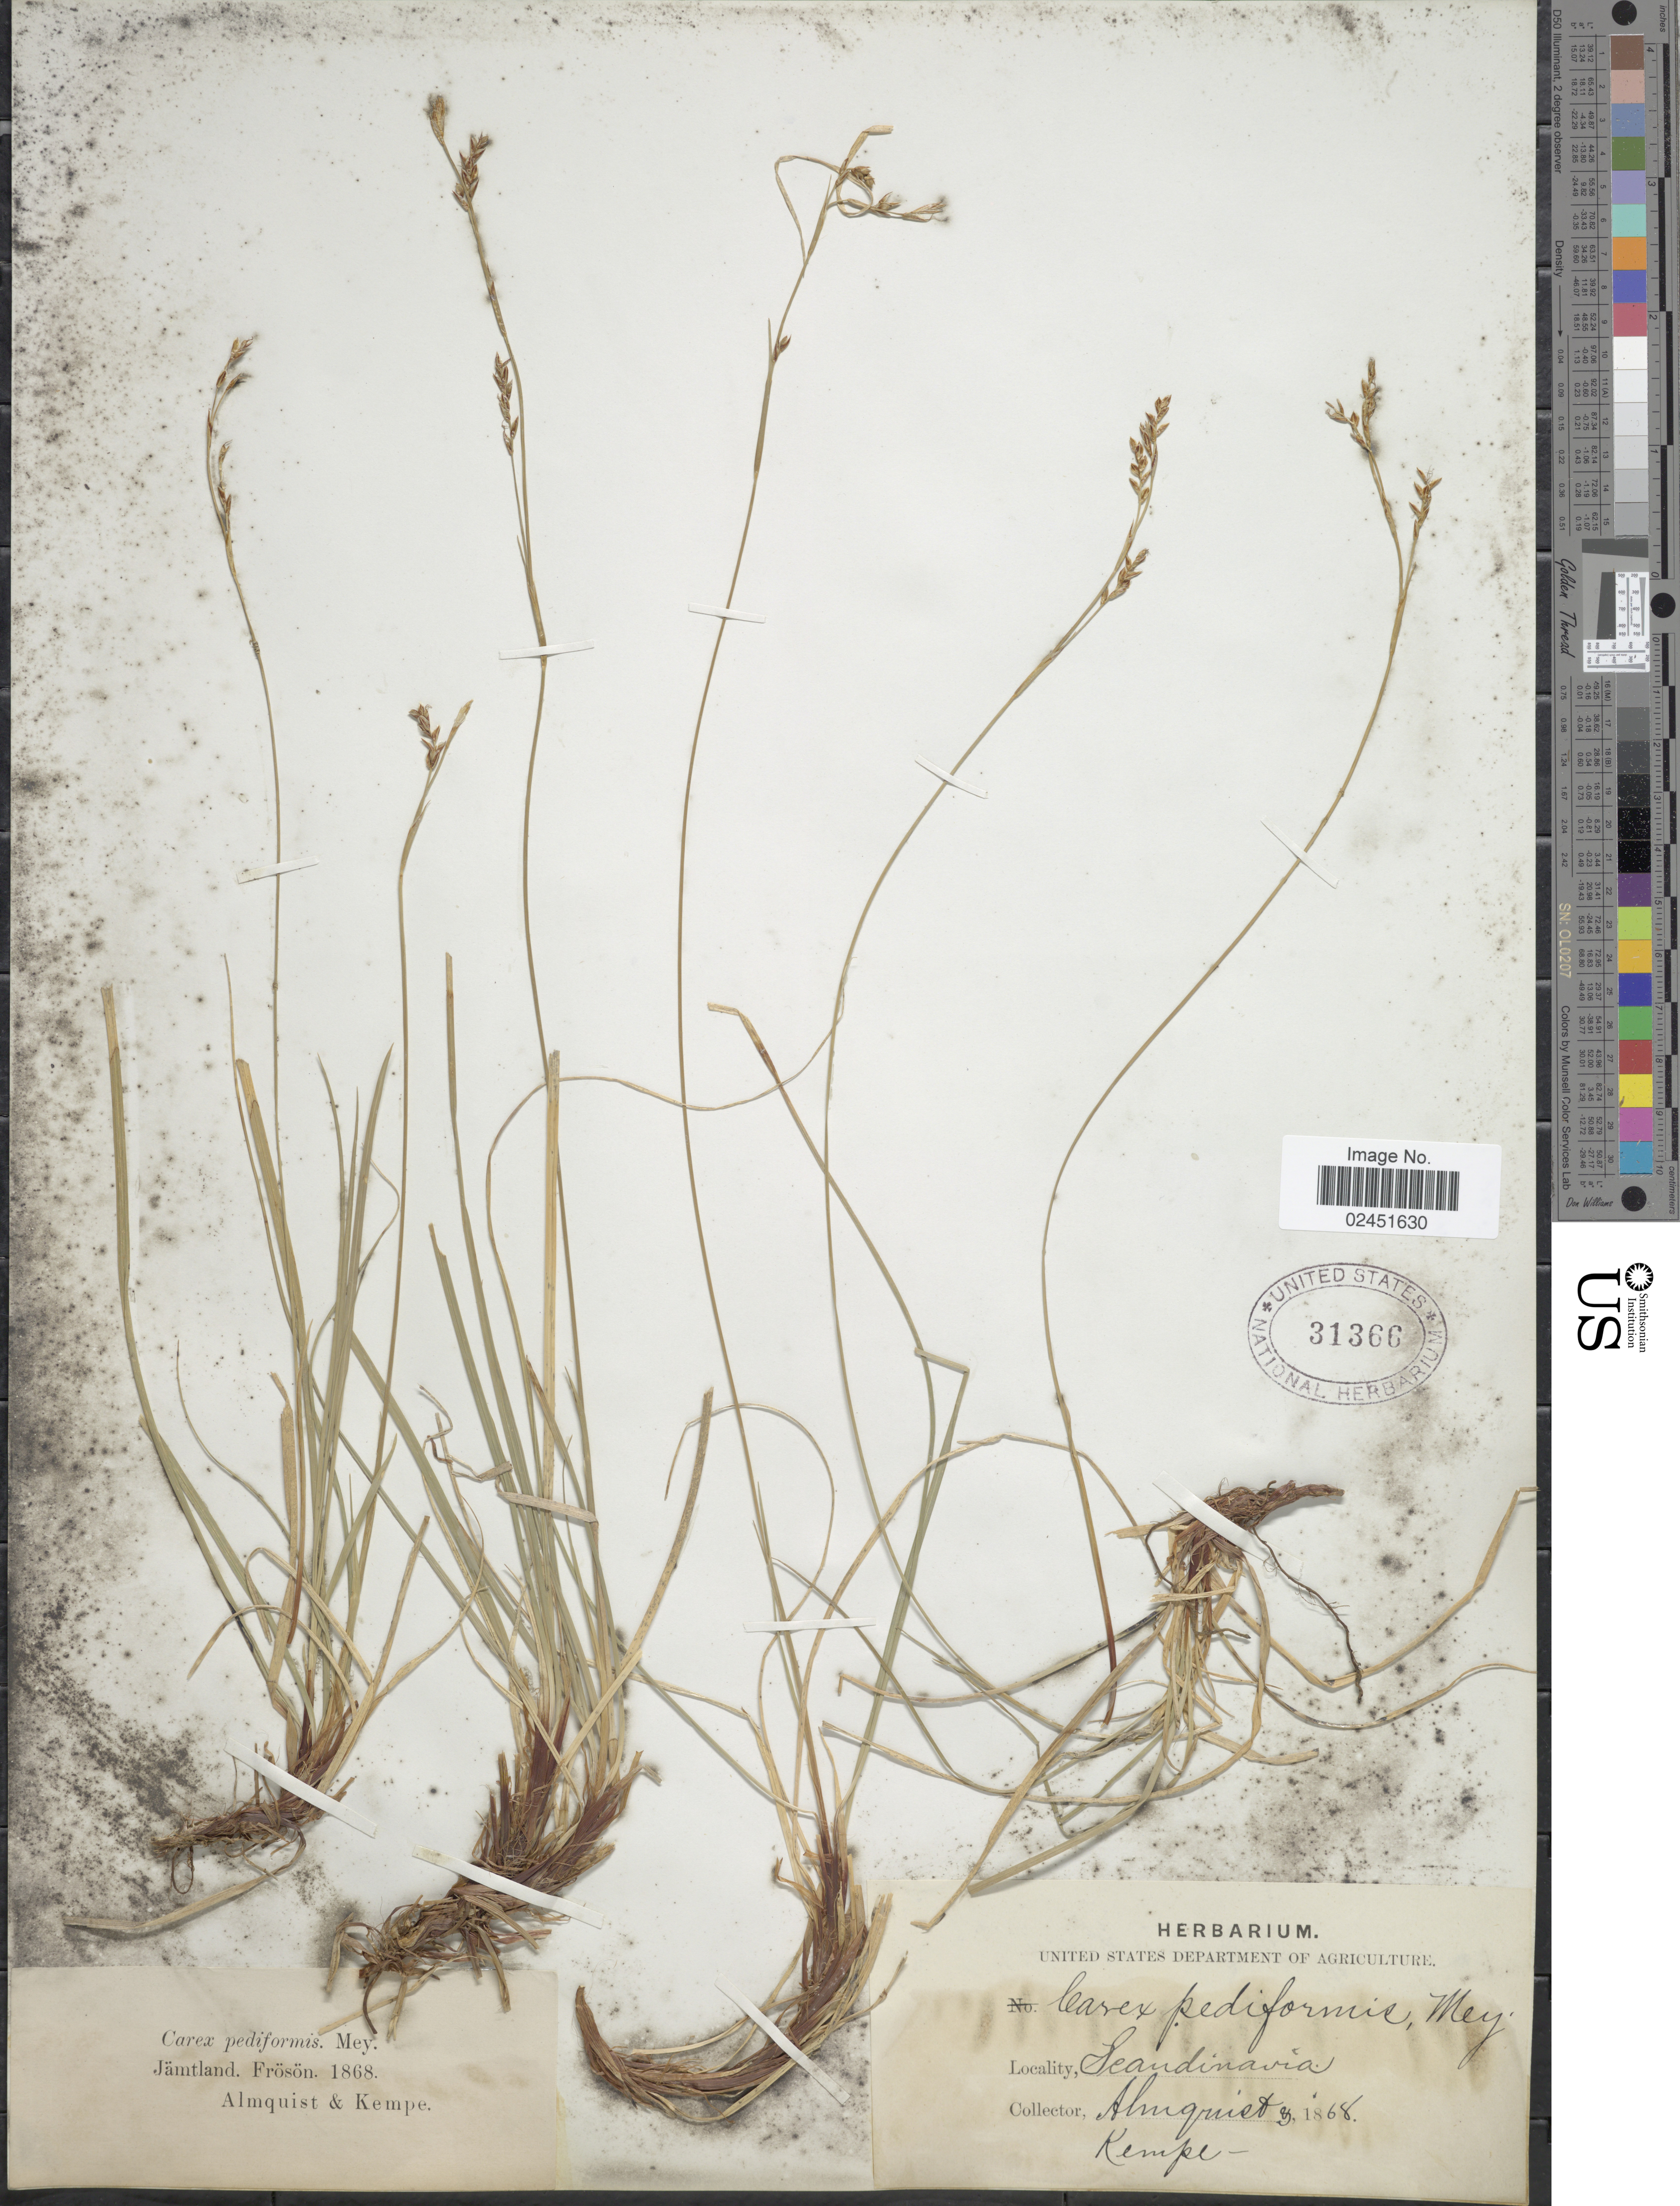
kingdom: Plantae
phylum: Tracheophyta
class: Liliopsida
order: Poales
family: Cyperaceae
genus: Carex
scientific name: Carex pediformis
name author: C.A. Mey.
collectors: Almquist & Kempe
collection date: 1868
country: Sweden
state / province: Jämtland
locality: Jämtland. Frösön. Scandinavia.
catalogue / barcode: US 31366